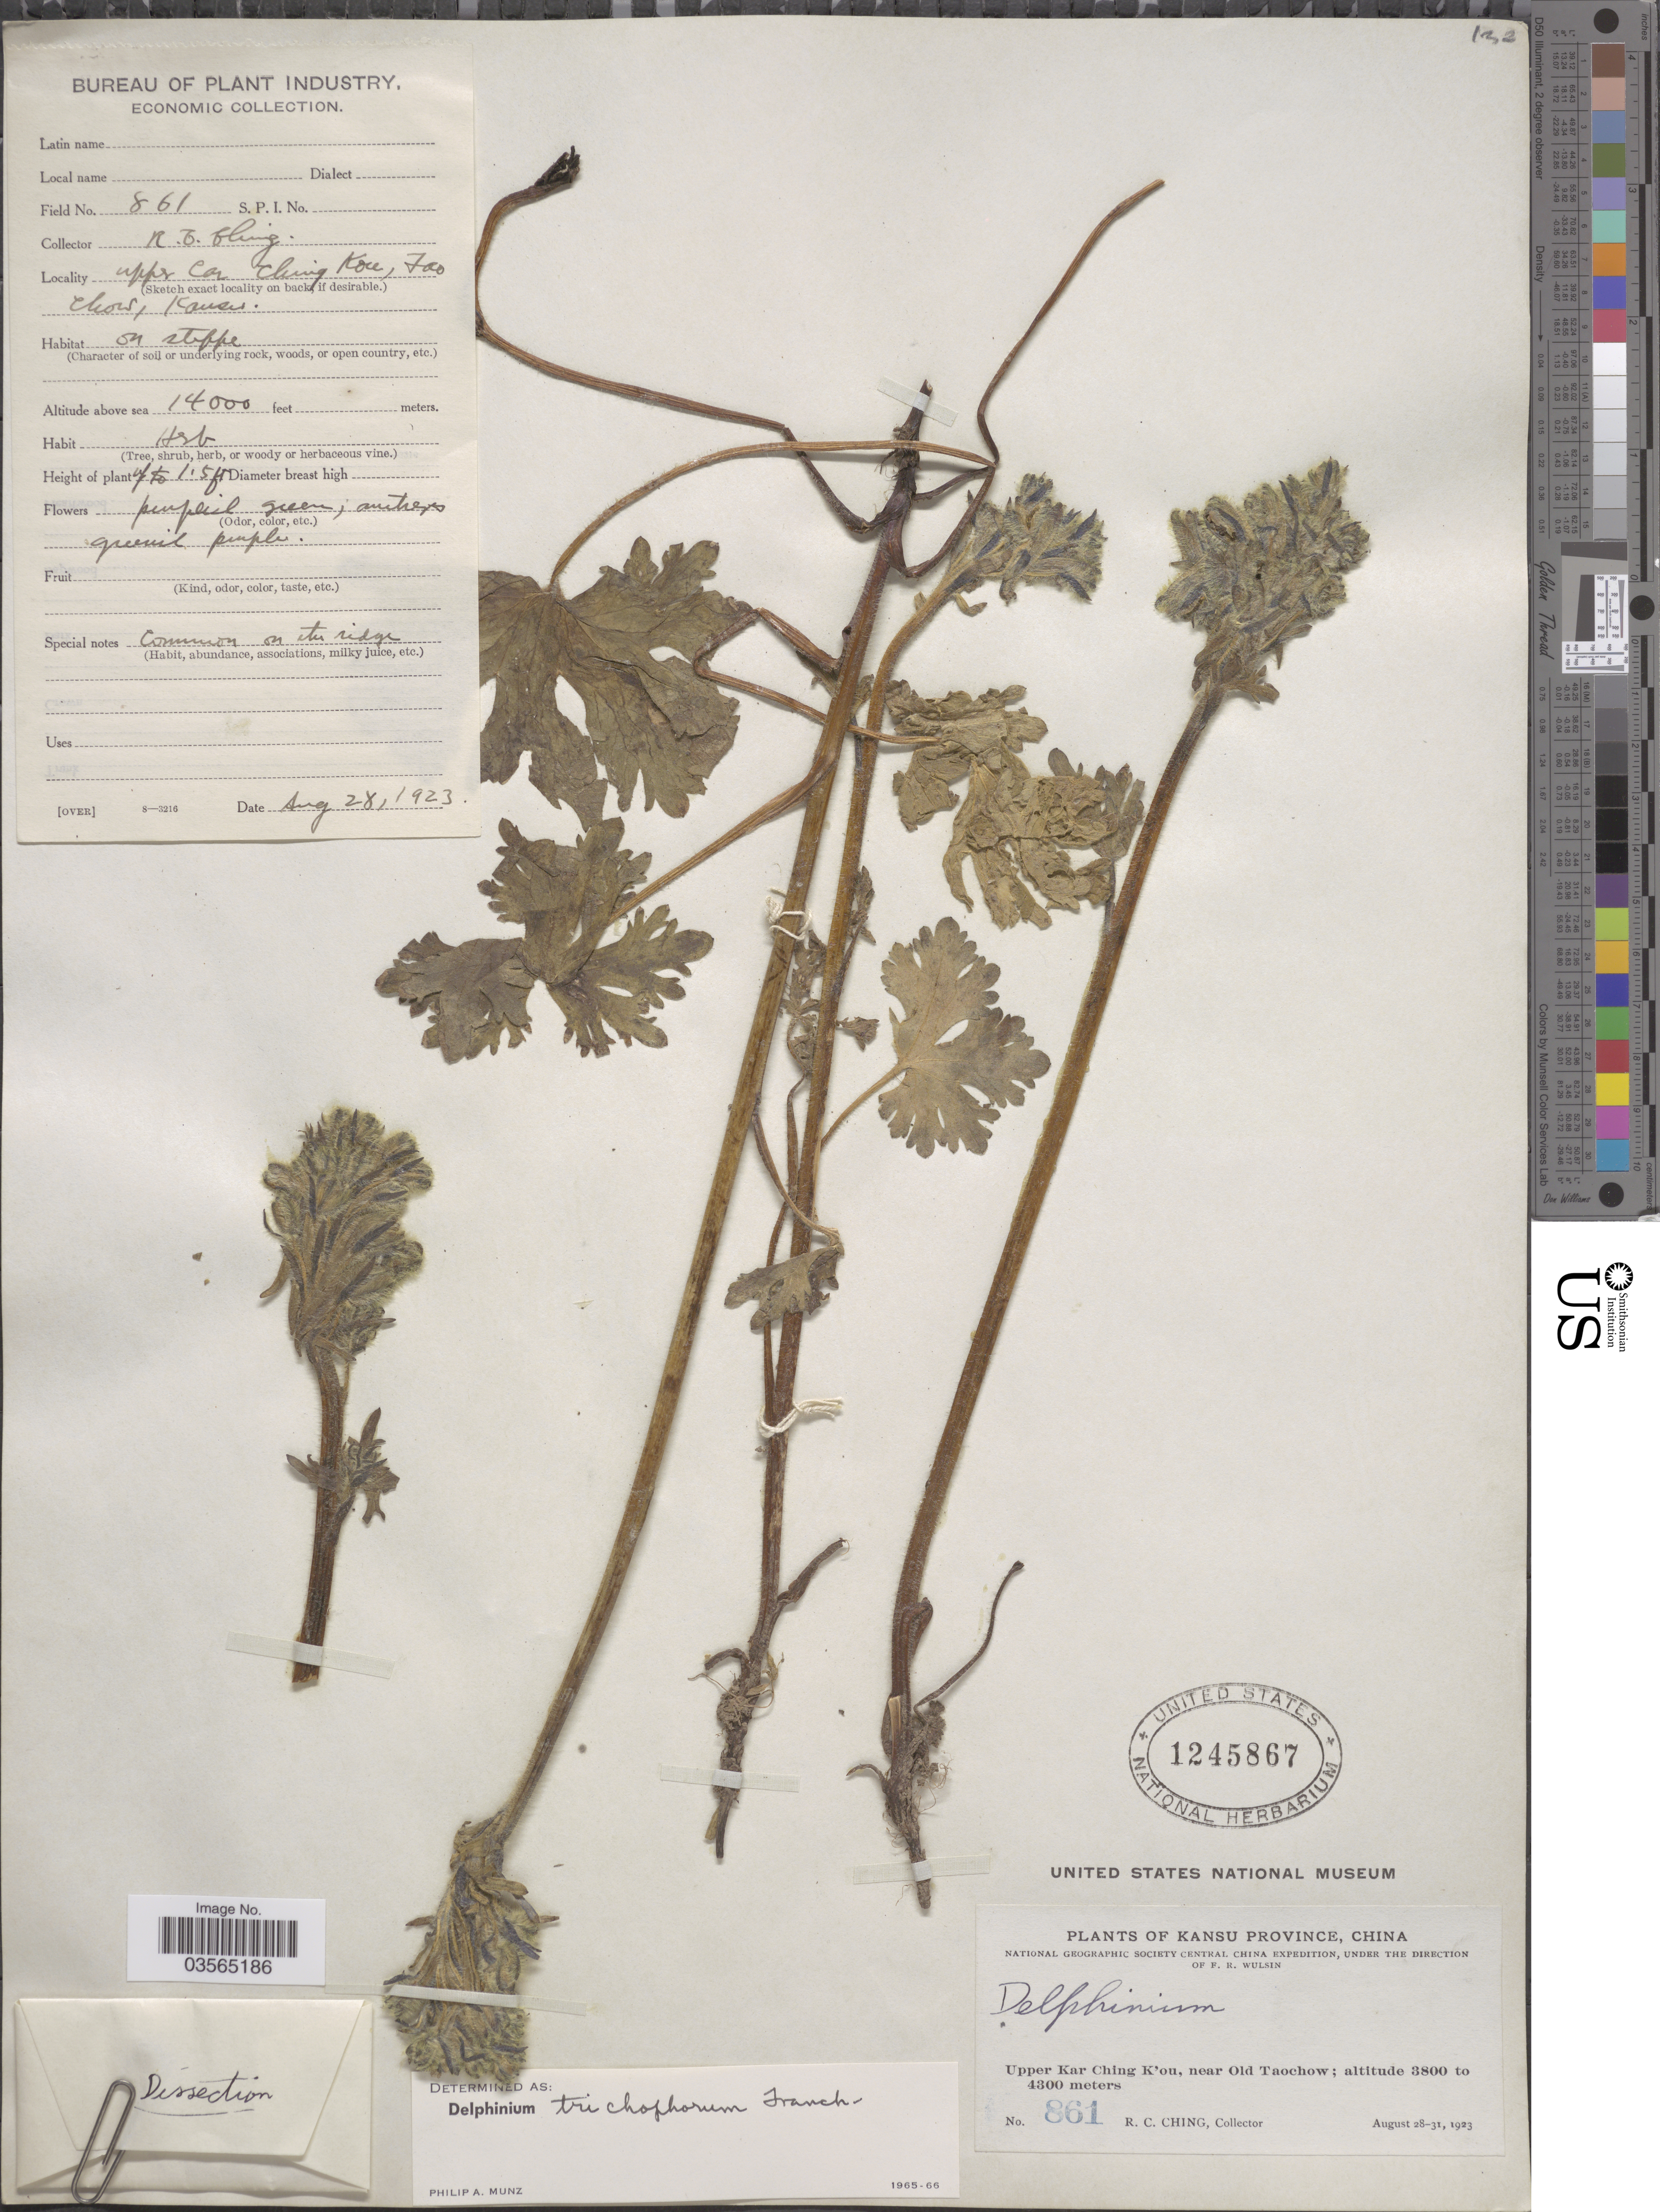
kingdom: Plantae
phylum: Tracheophyta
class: Magnoliopsida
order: Ranunculales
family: Ranunculaceae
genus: Delphinium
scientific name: Delphinium trichophorum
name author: Franch.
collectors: R. C. Ching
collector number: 861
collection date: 1923-08-28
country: China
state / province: Gansu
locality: Kansu Province. Upper Kar Ching K'ou, near Old Taochow.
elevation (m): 4267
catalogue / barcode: US 1245867